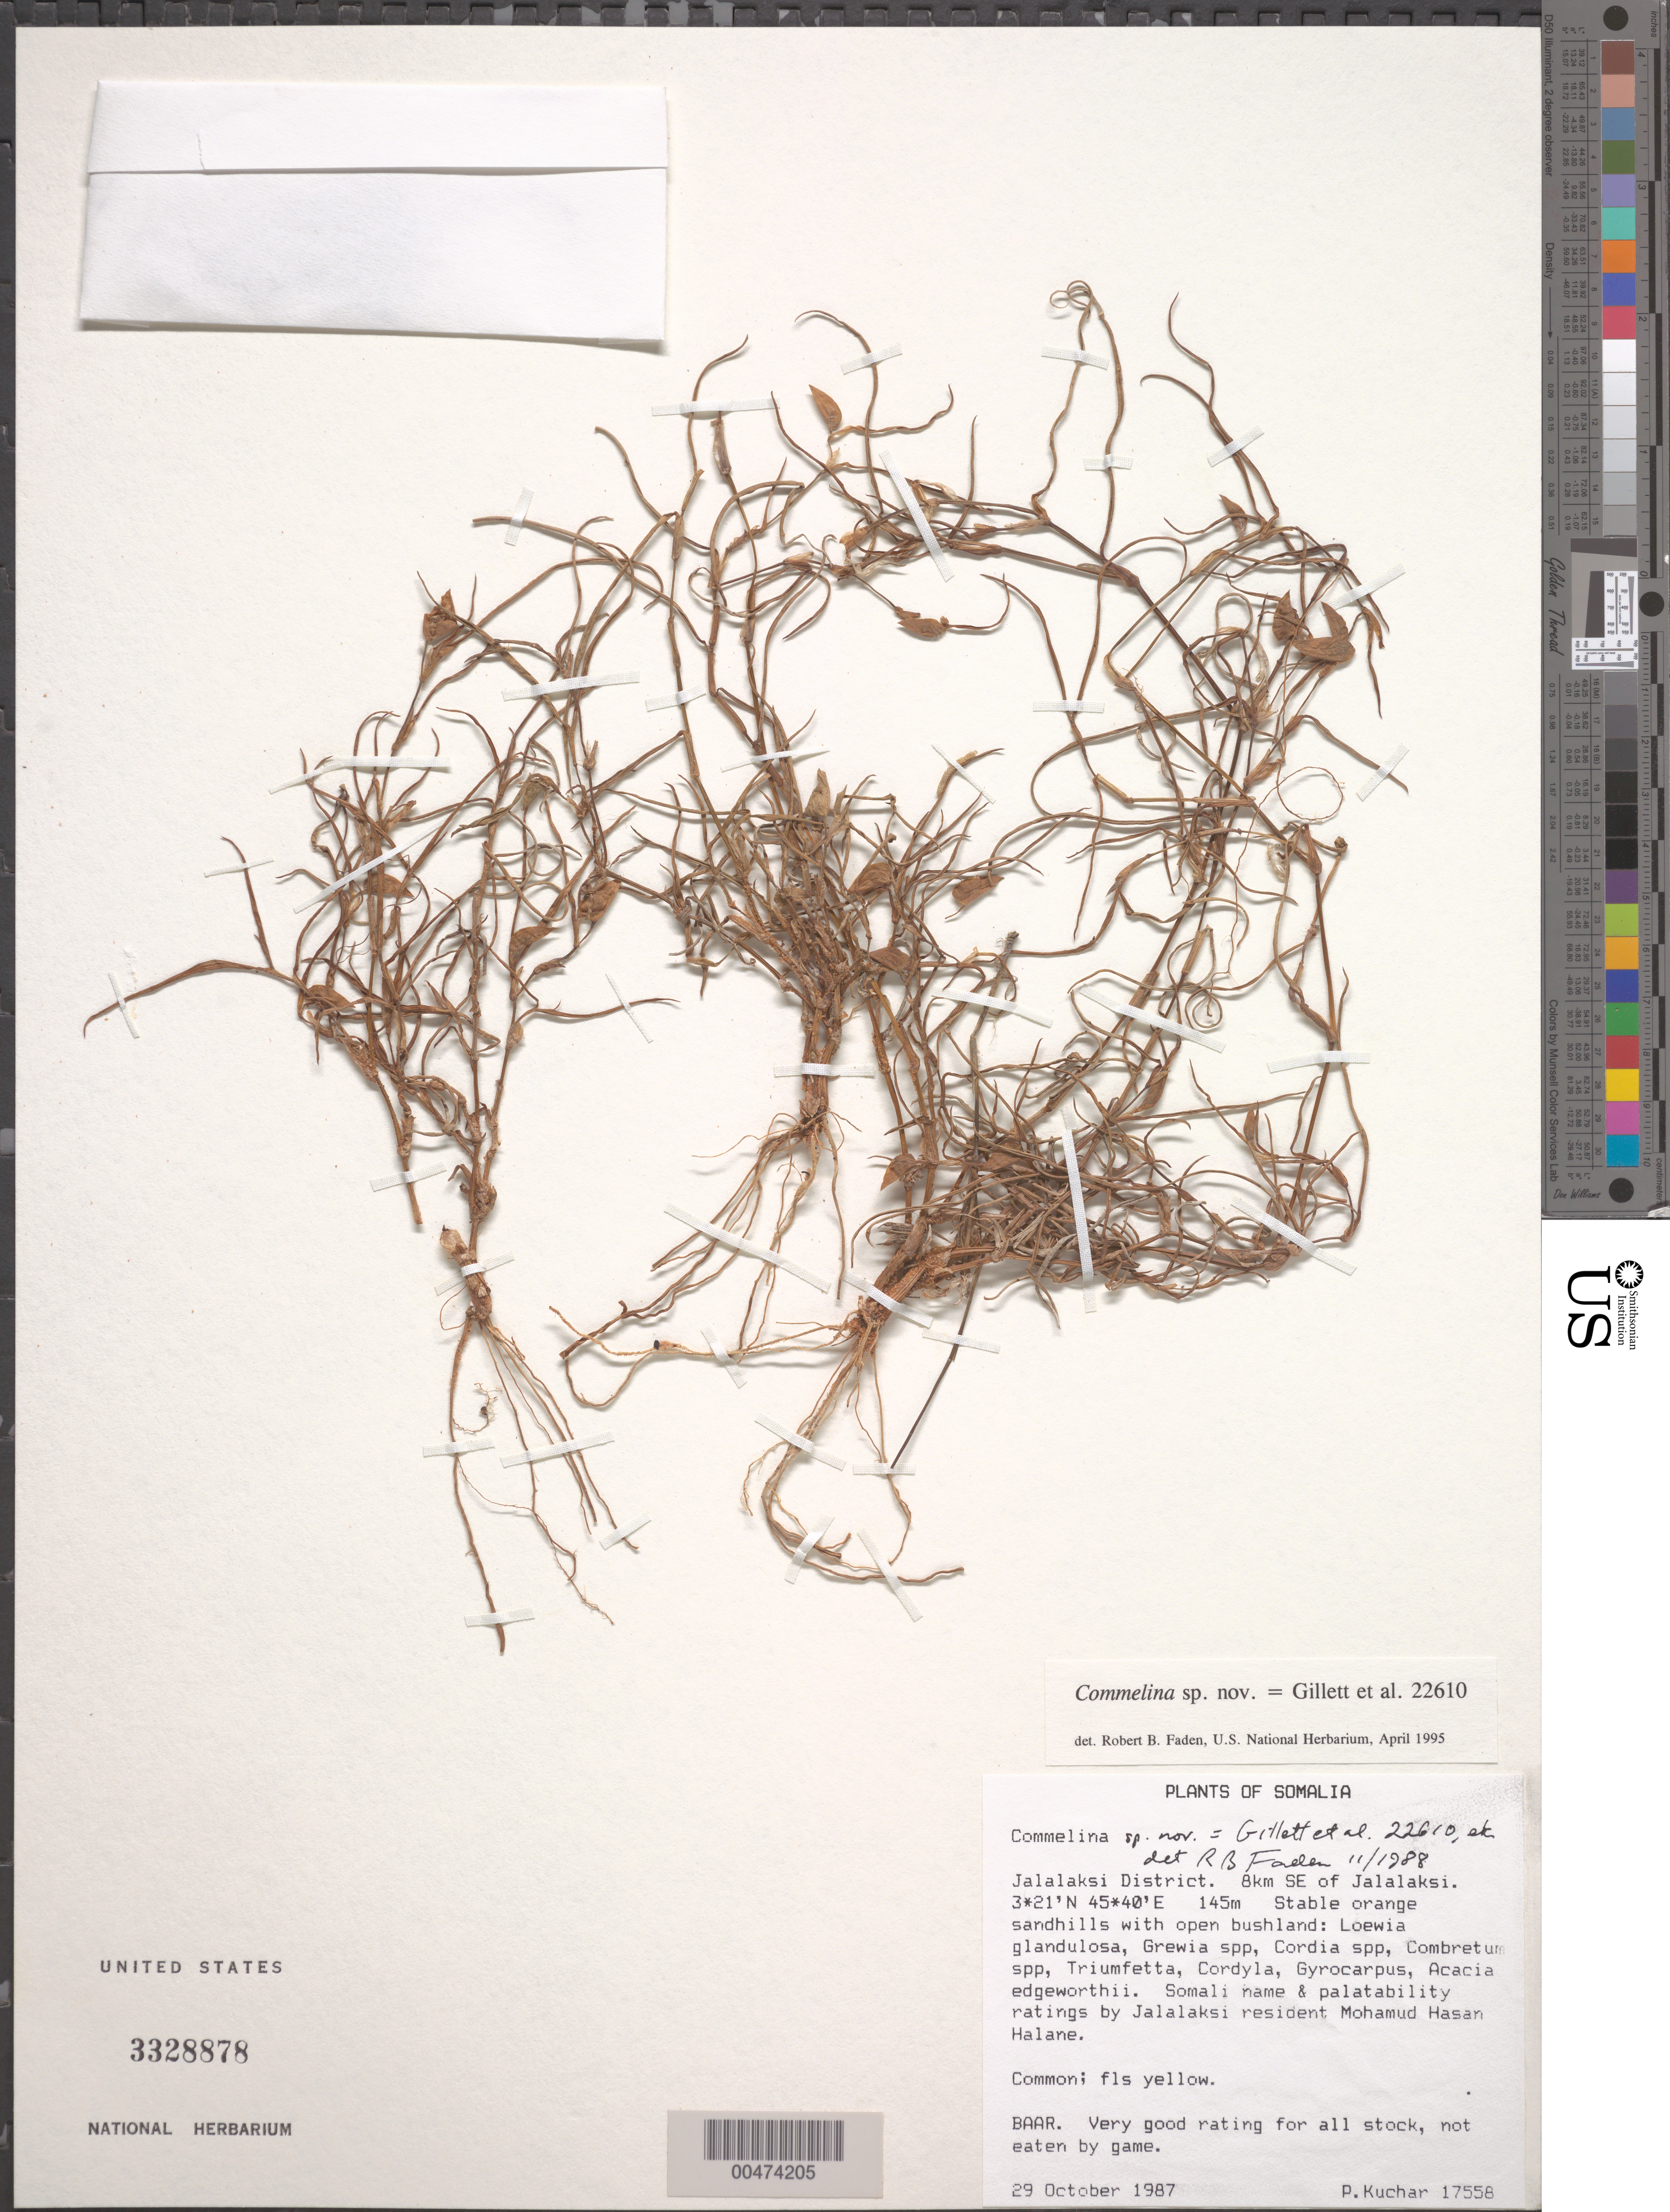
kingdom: Plantae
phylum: Tracheophyta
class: Liliopsida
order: Commelinales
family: Commelinaceae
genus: Commelina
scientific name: Commelina sp.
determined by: Faden, Robert B., (US), Smithsonian Institution - National Museum of Natural History (UNITED STATES)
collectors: P. Kuchar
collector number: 17558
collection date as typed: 29 Oct 1987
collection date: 1987-10-29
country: Somalia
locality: Jalalaksi district, se of jalalaksi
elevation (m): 44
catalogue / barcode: US 3328878